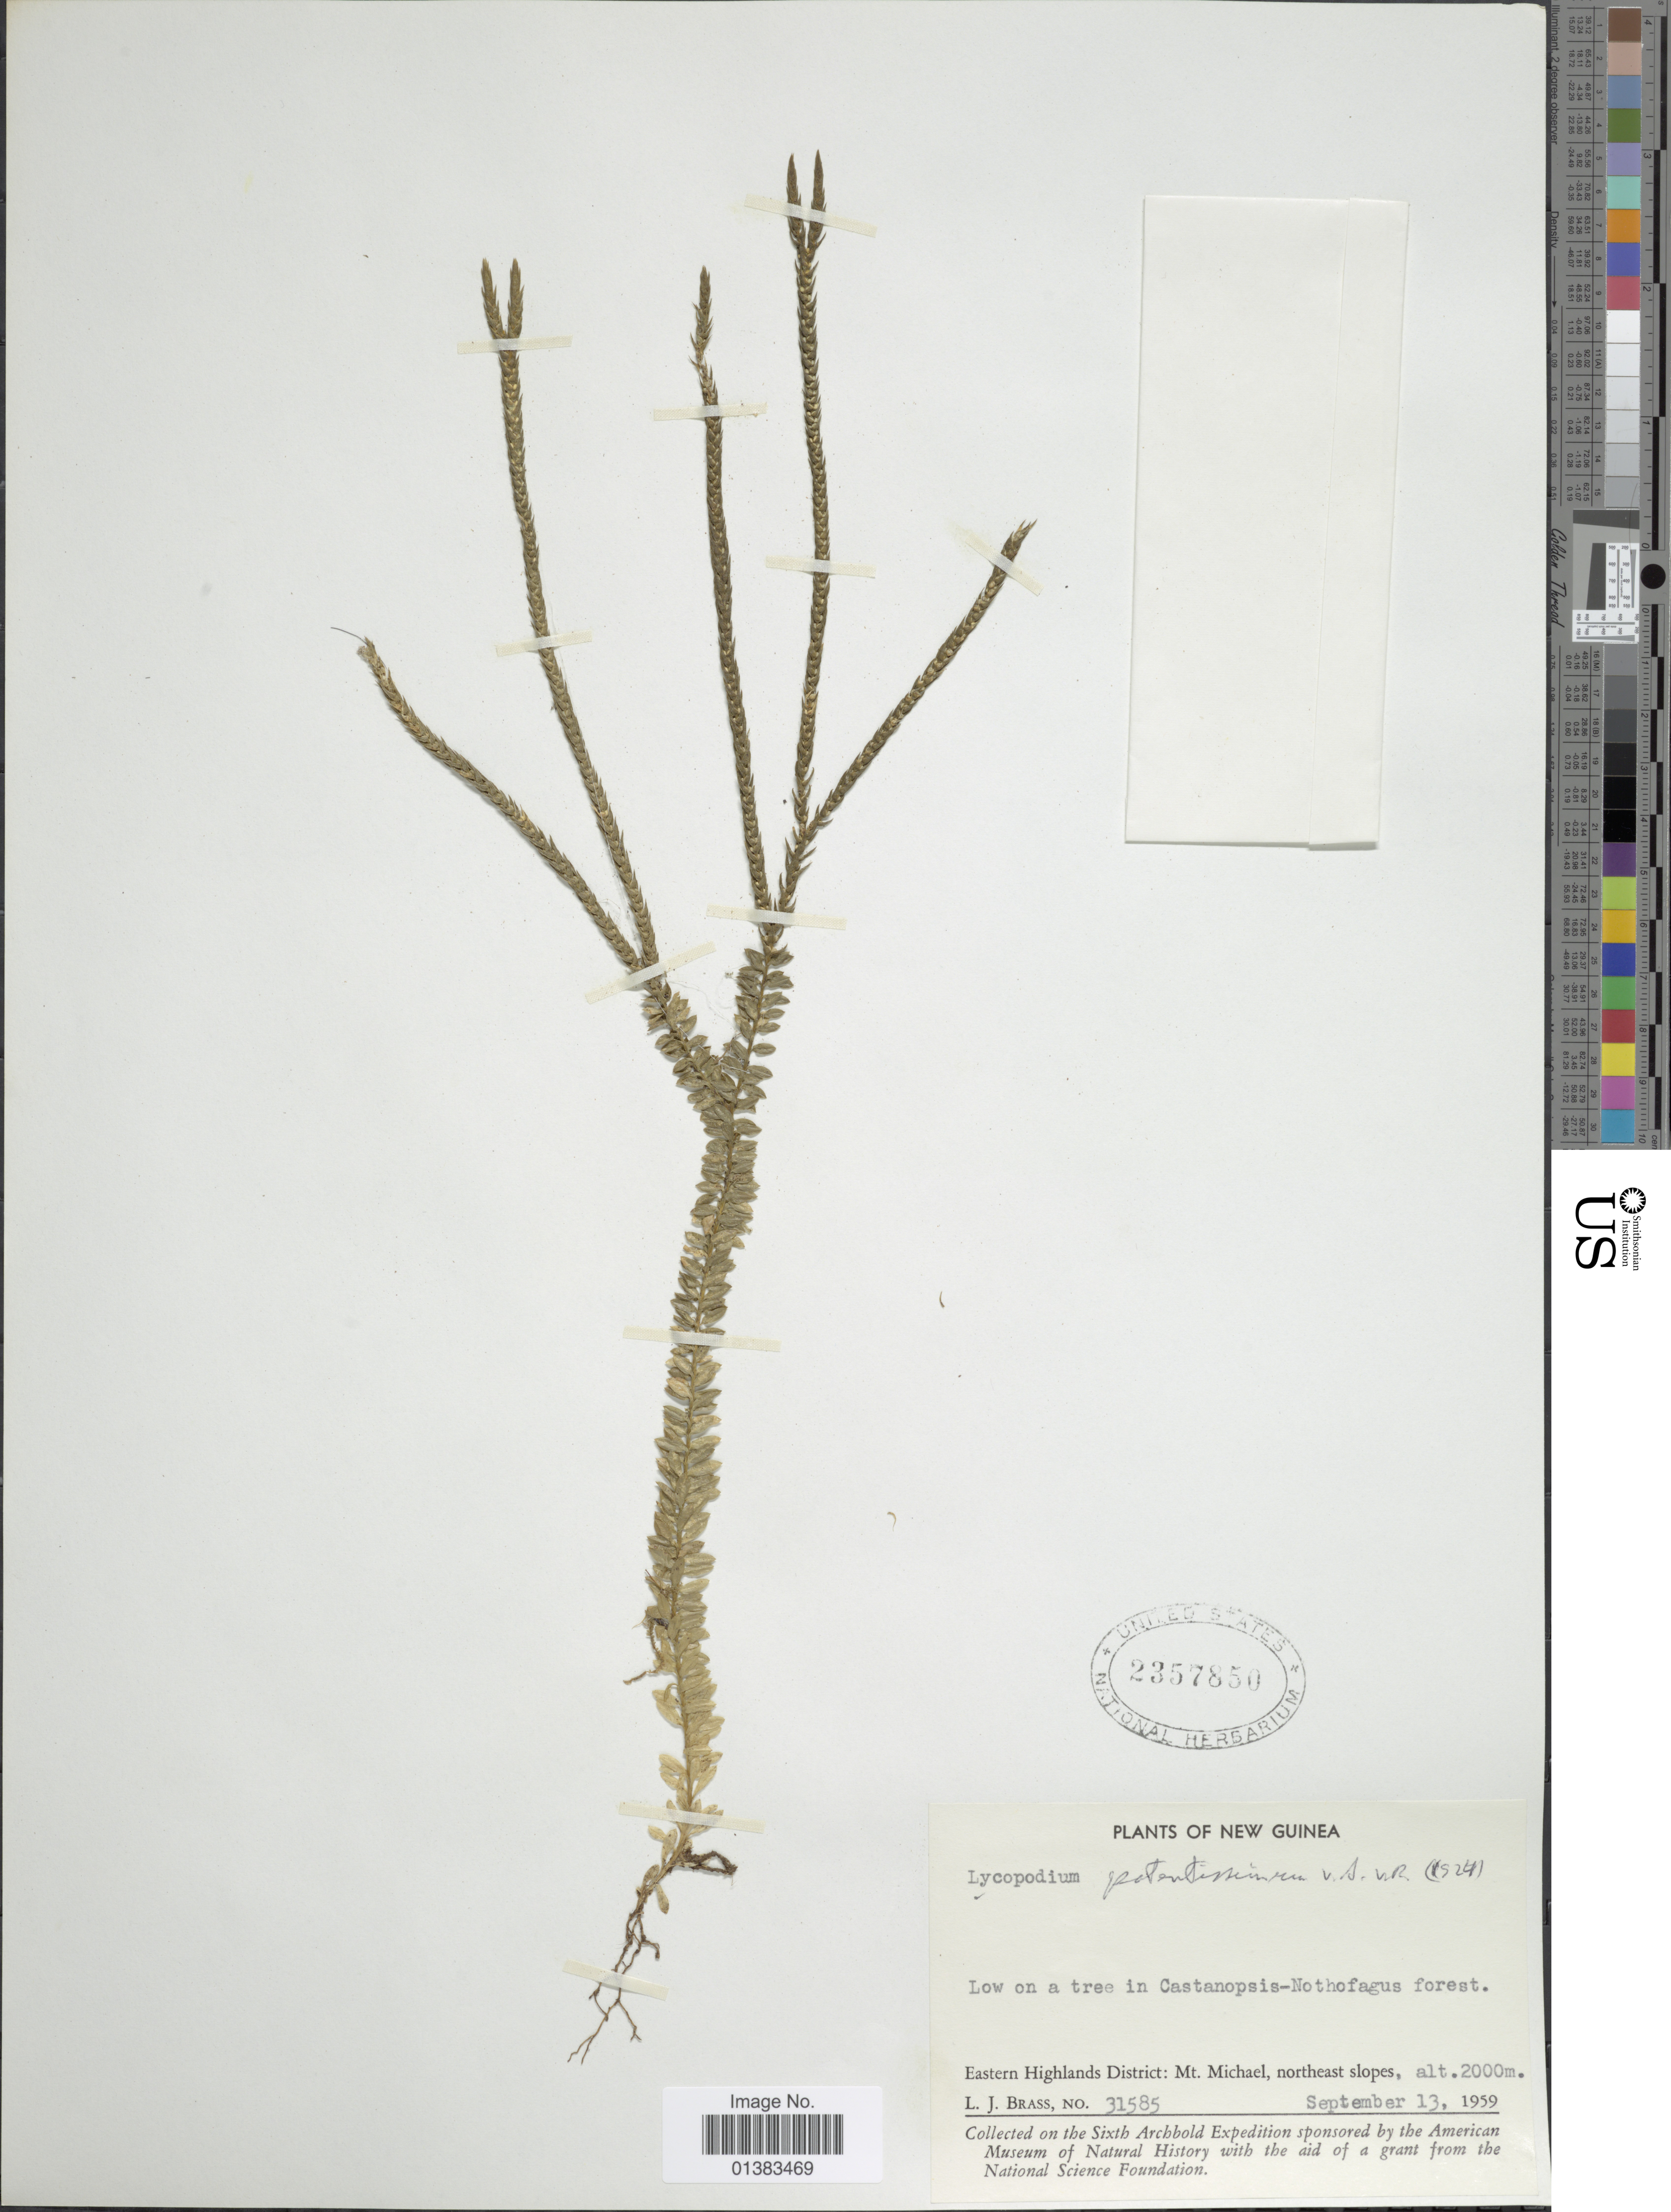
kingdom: Plantae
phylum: Tracheophyta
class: Lycopodiopsida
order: Lycopodiales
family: Lycopodiaceae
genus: Phlegmariurus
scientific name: Phlegmariurus patentissimus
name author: (Alderw.) A. R. Field & Bostock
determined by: Field, A. R.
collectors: L. J. Brass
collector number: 31585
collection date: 1959-09-13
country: Papua New Guinea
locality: Eastern Highlands: Mt. Michael, northeast slopes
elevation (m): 2000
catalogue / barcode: US 2357850